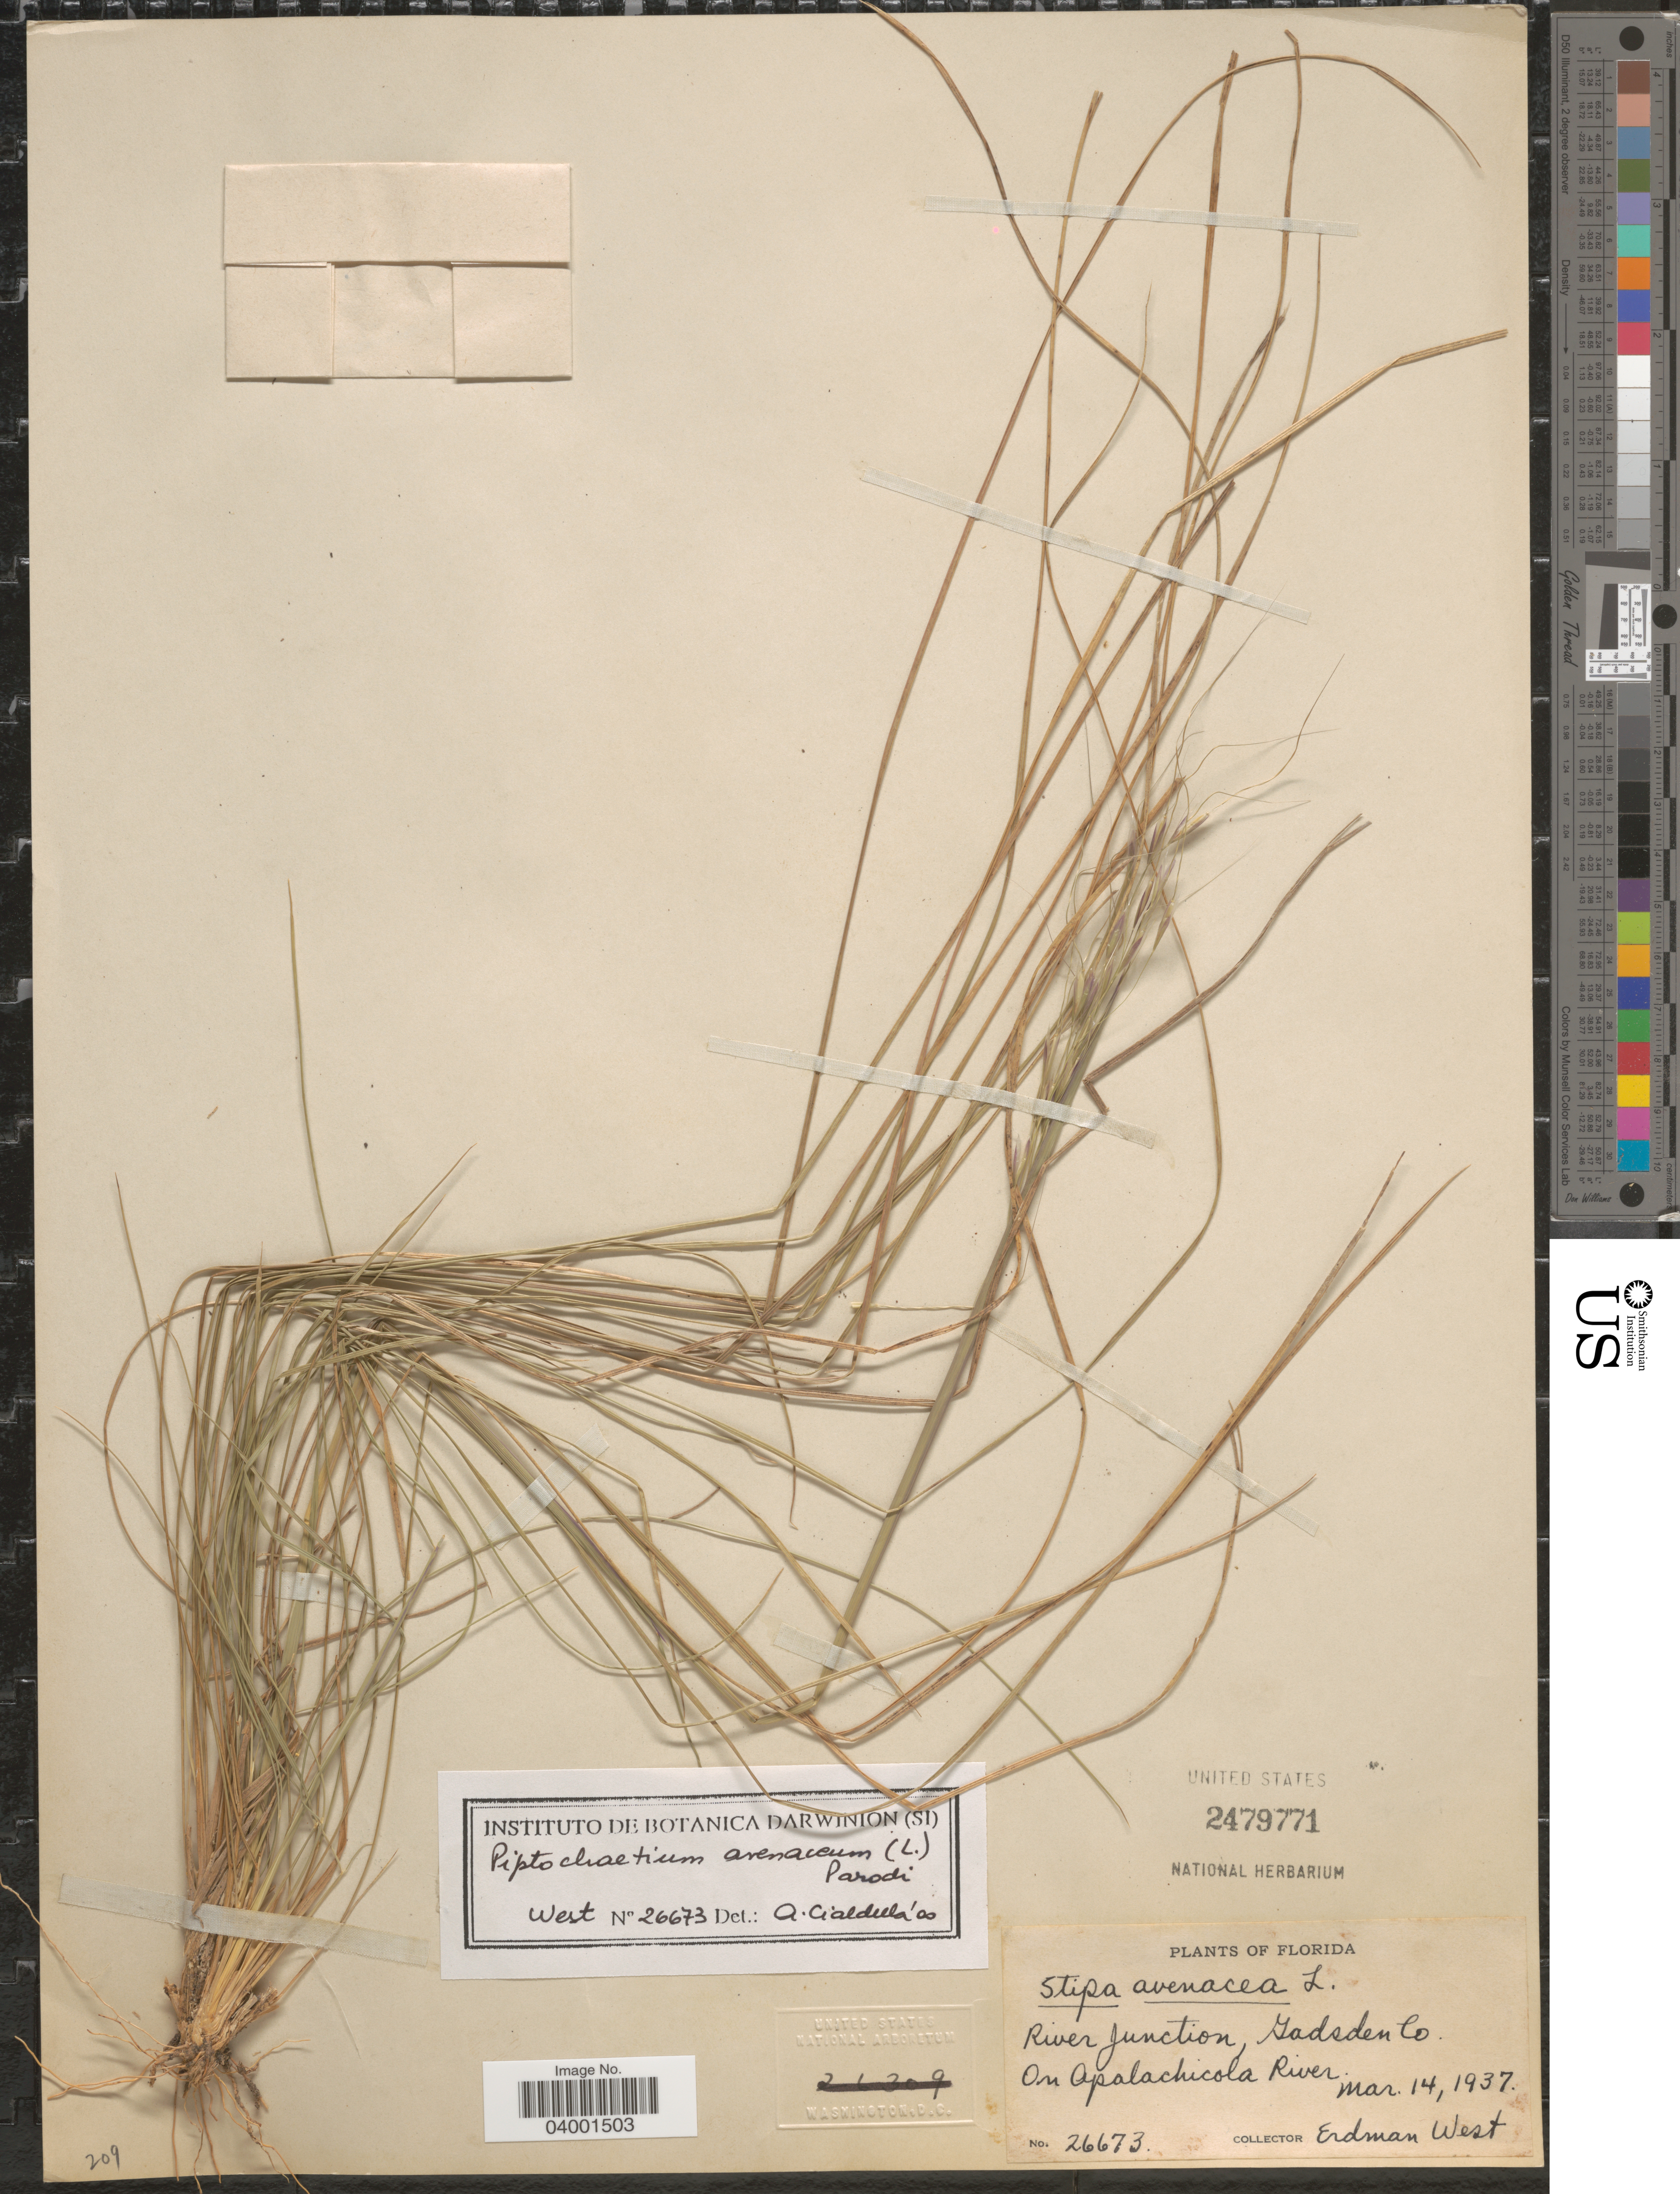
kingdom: Plantae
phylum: Tracheophyta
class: Liliopsida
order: Poales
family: Poaceae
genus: Piptochaetium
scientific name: Piptochaetium avenaceum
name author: (L.) Parodi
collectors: E. West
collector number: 26673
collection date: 1937-03-14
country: United States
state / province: Florida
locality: River Junction, Gadsden Co. On Apalachicola River.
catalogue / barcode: US 2479771